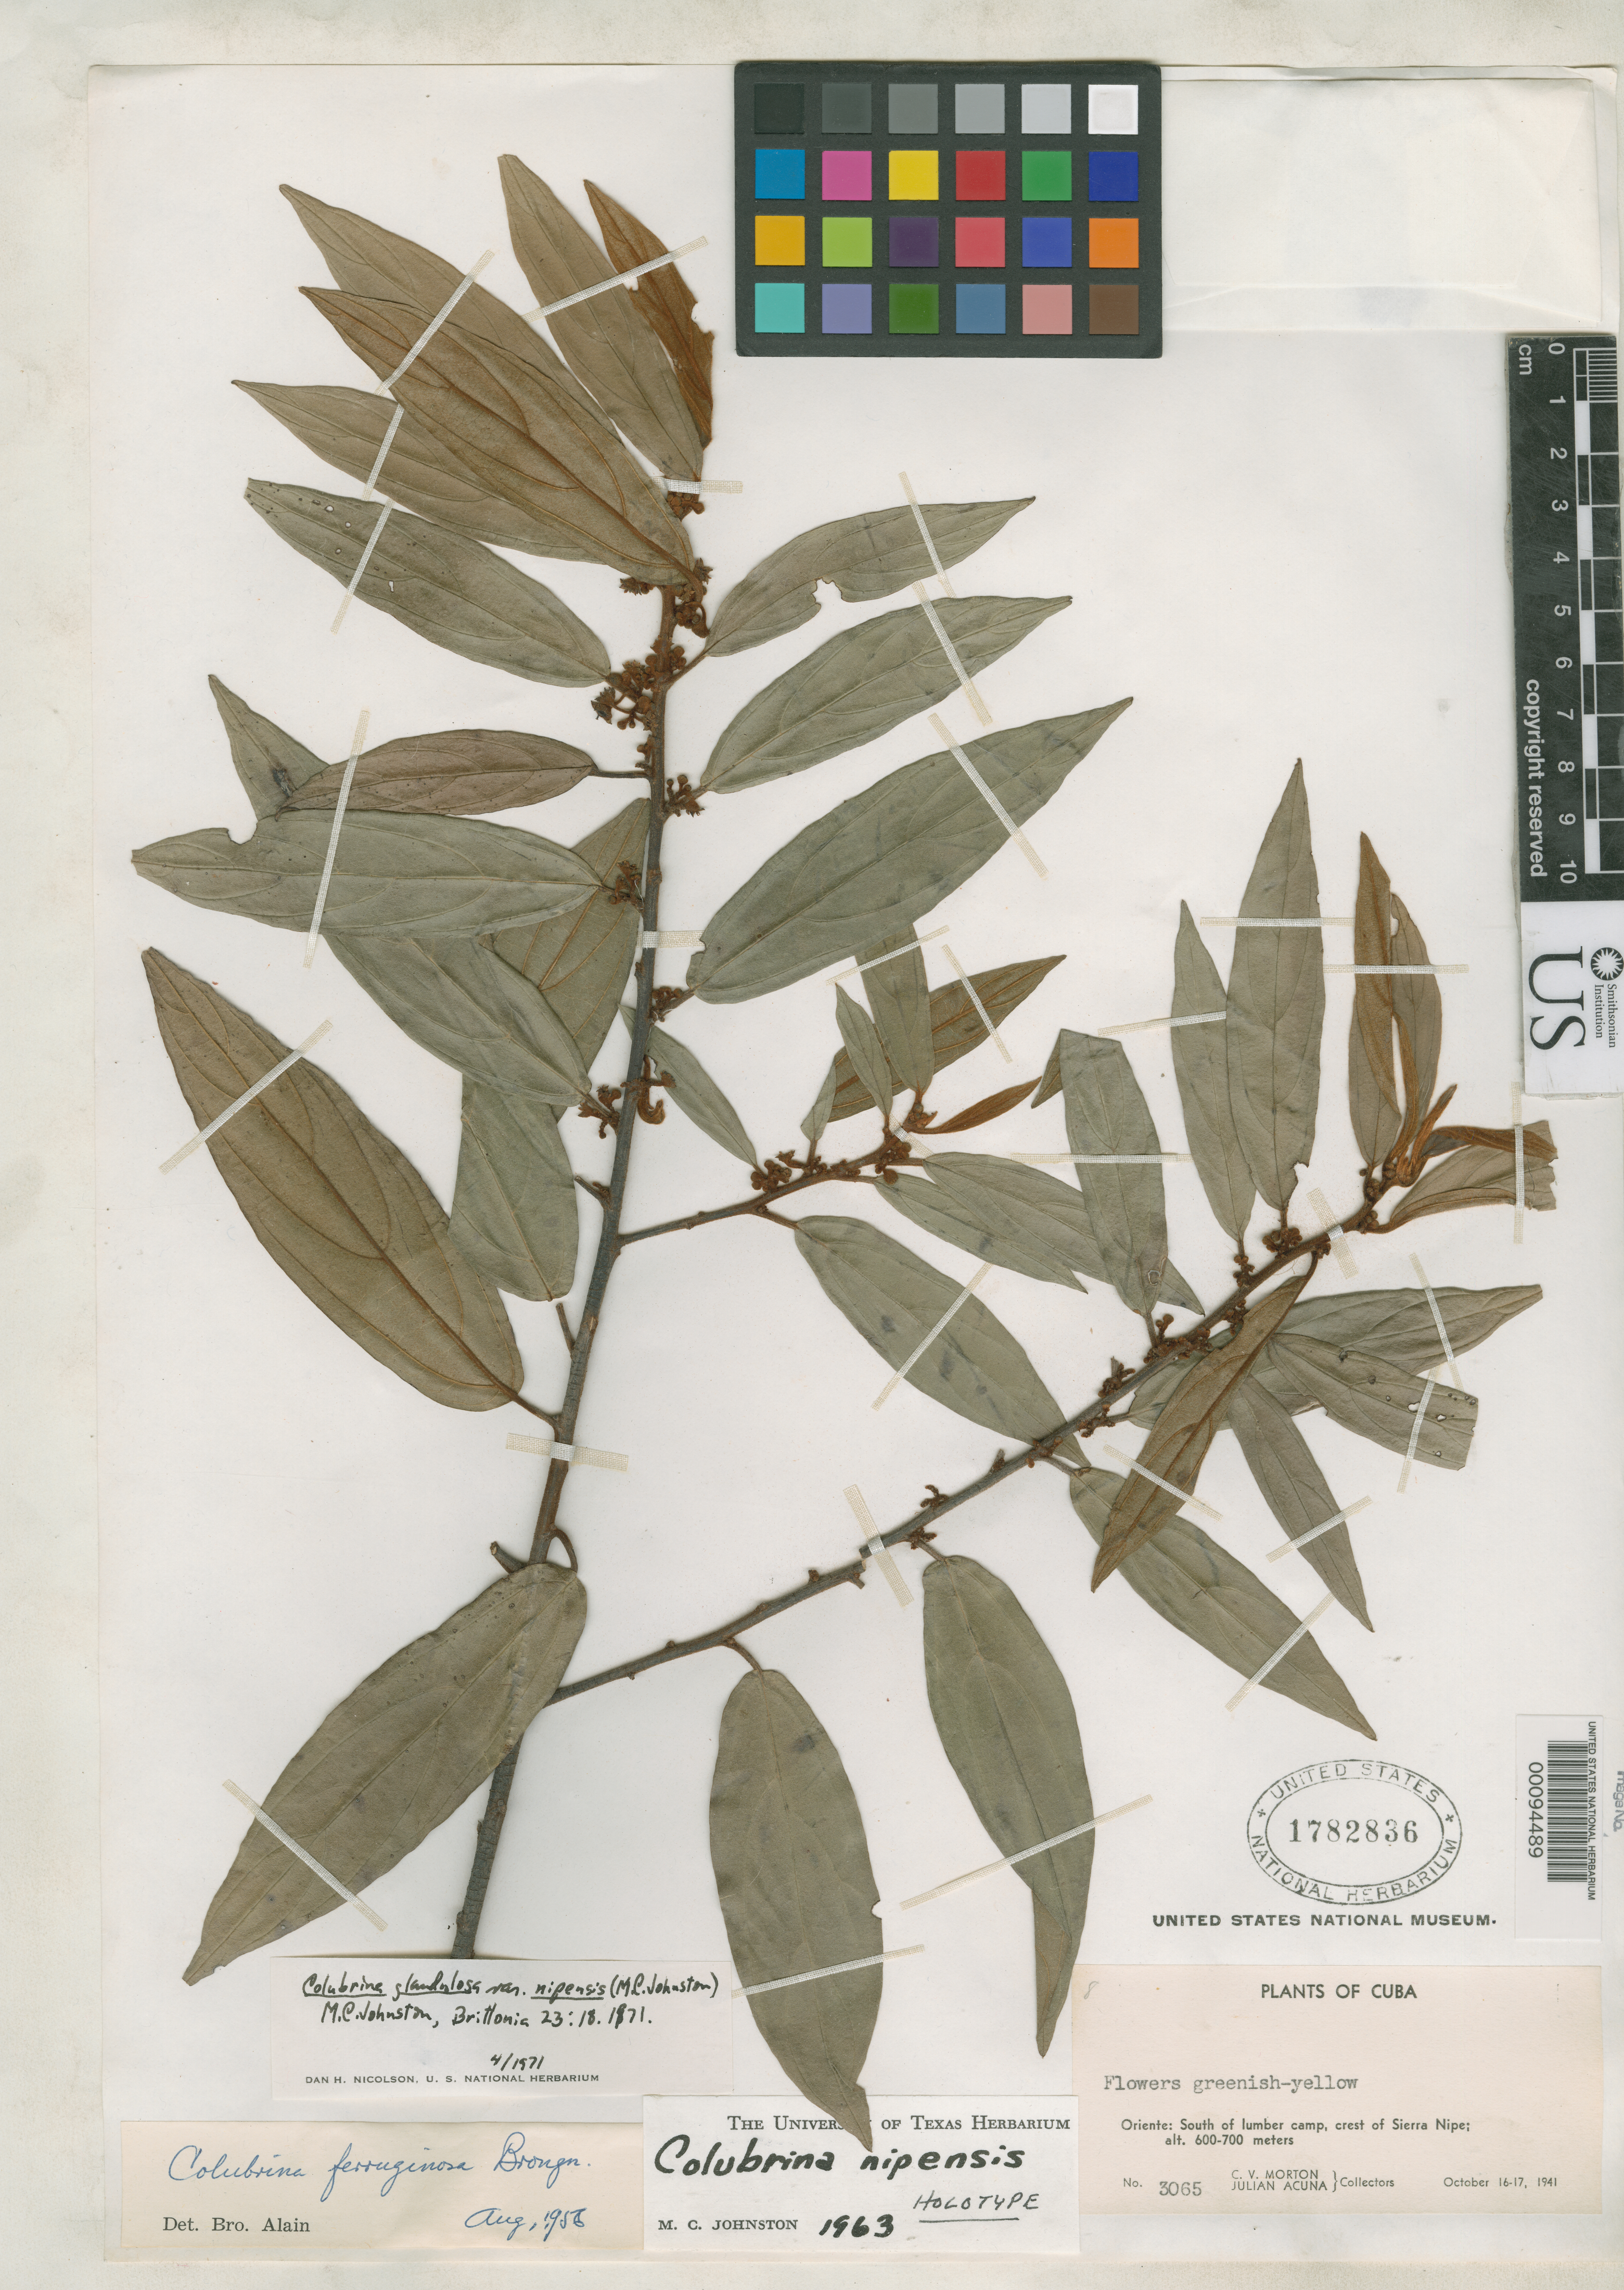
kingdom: Plantae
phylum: Tracheophyta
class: Magnoliopsida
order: Rosales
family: Rhamnaceae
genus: Colubrina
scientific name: Colubrina nipensis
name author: M.C. Johnst.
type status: Holotype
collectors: C. V. Morton & J. B. Acuña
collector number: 3065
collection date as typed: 16 Oct 1941 to 17 Oct 1941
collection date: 1941-10-16/1941-10-17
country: Cuba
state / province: Oriente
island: Greater Antilles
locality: Crest of Sierra Nipe, S of lumber camp.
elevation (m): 600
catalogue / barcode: US 1782836